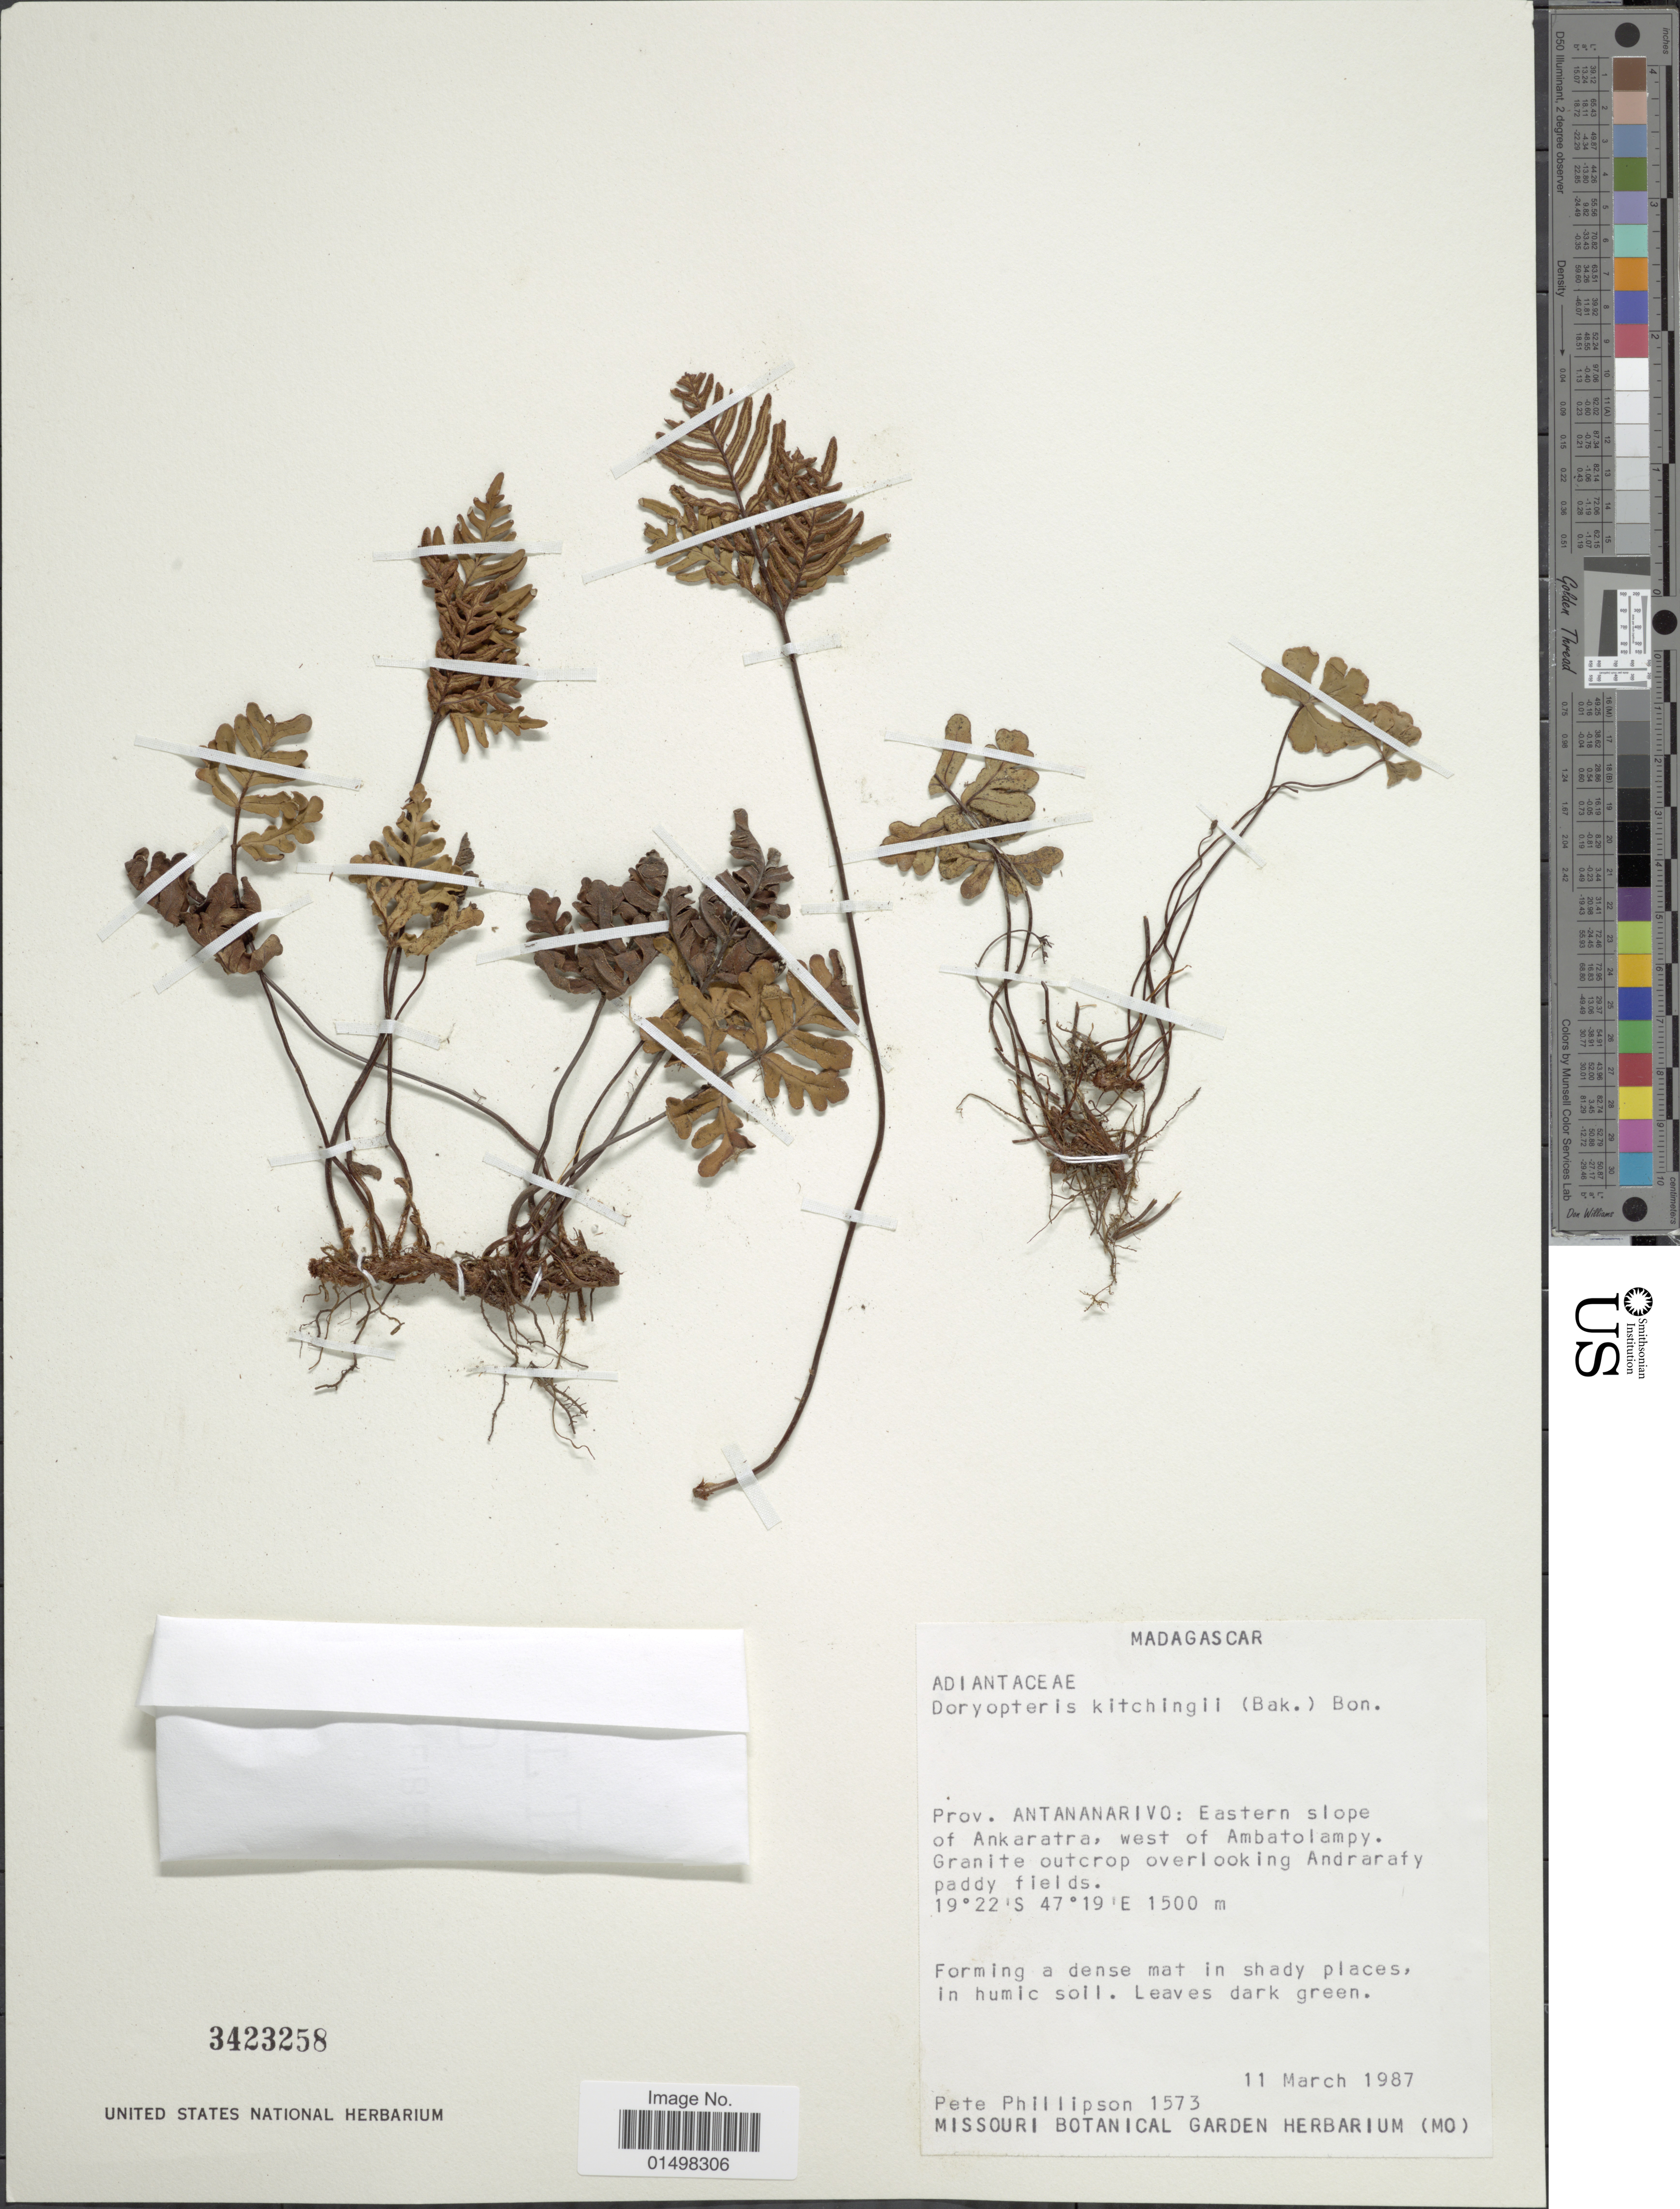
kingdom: Plantae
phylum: Tracheophyta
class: Polypodiopsida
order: Polypodiales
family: Pteridaceae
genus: Doryopteris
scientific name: Doryopteris kitchingii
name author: (Baker) Bonap.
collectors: P. B. Phillipson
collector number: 1573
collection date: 1987-03-11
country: Madagascar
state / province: Vakinankaratra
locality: Prov. Antananrivo: Eastern slope of Ankaratra, west of Ambatolampy.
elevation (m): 1500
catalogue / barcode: US 3423258